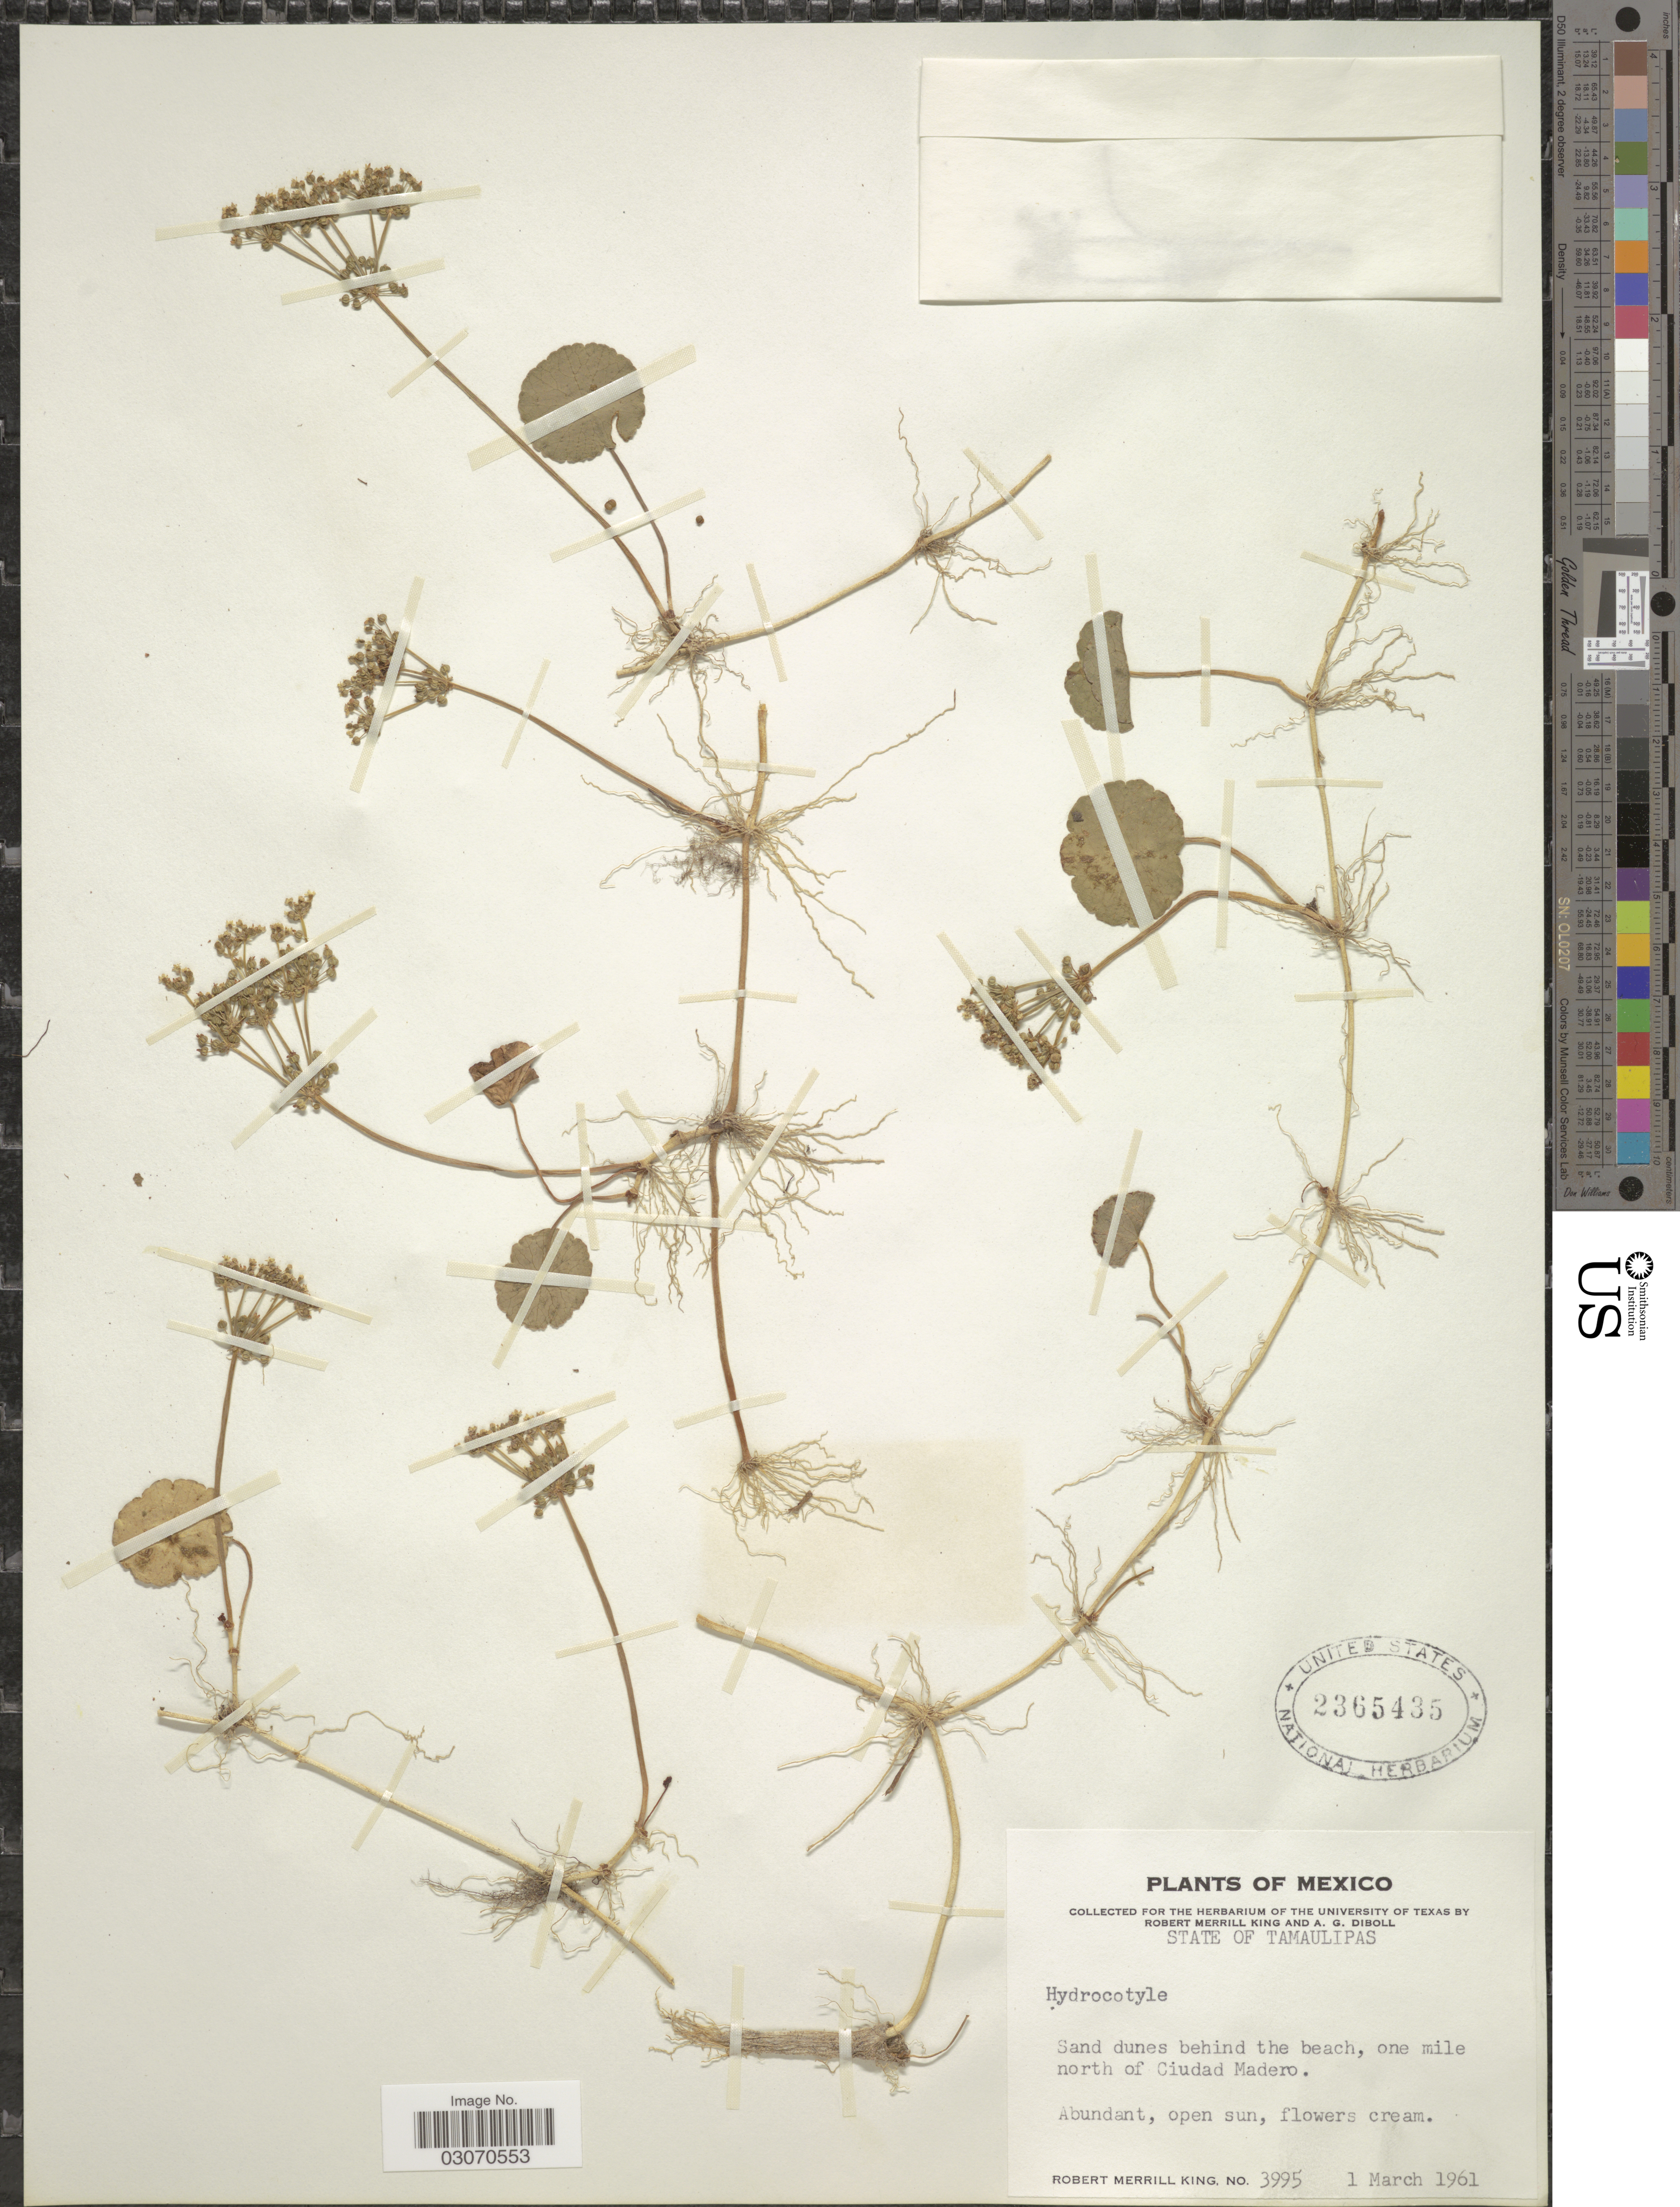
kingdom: Plantae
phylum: Tracheophyta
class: Magnoliopsida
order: Apiales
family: Araliaceae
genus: Hydrocotyle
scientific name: Hydrocotyle sp.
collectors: R. M. King & A. Diboll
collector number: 3995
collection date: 1961-03-01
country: Mexico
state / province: Tamaulipas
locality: Sand dunes behind the beach, one mile north of Ciudad Madero.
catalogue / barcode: US 2365435